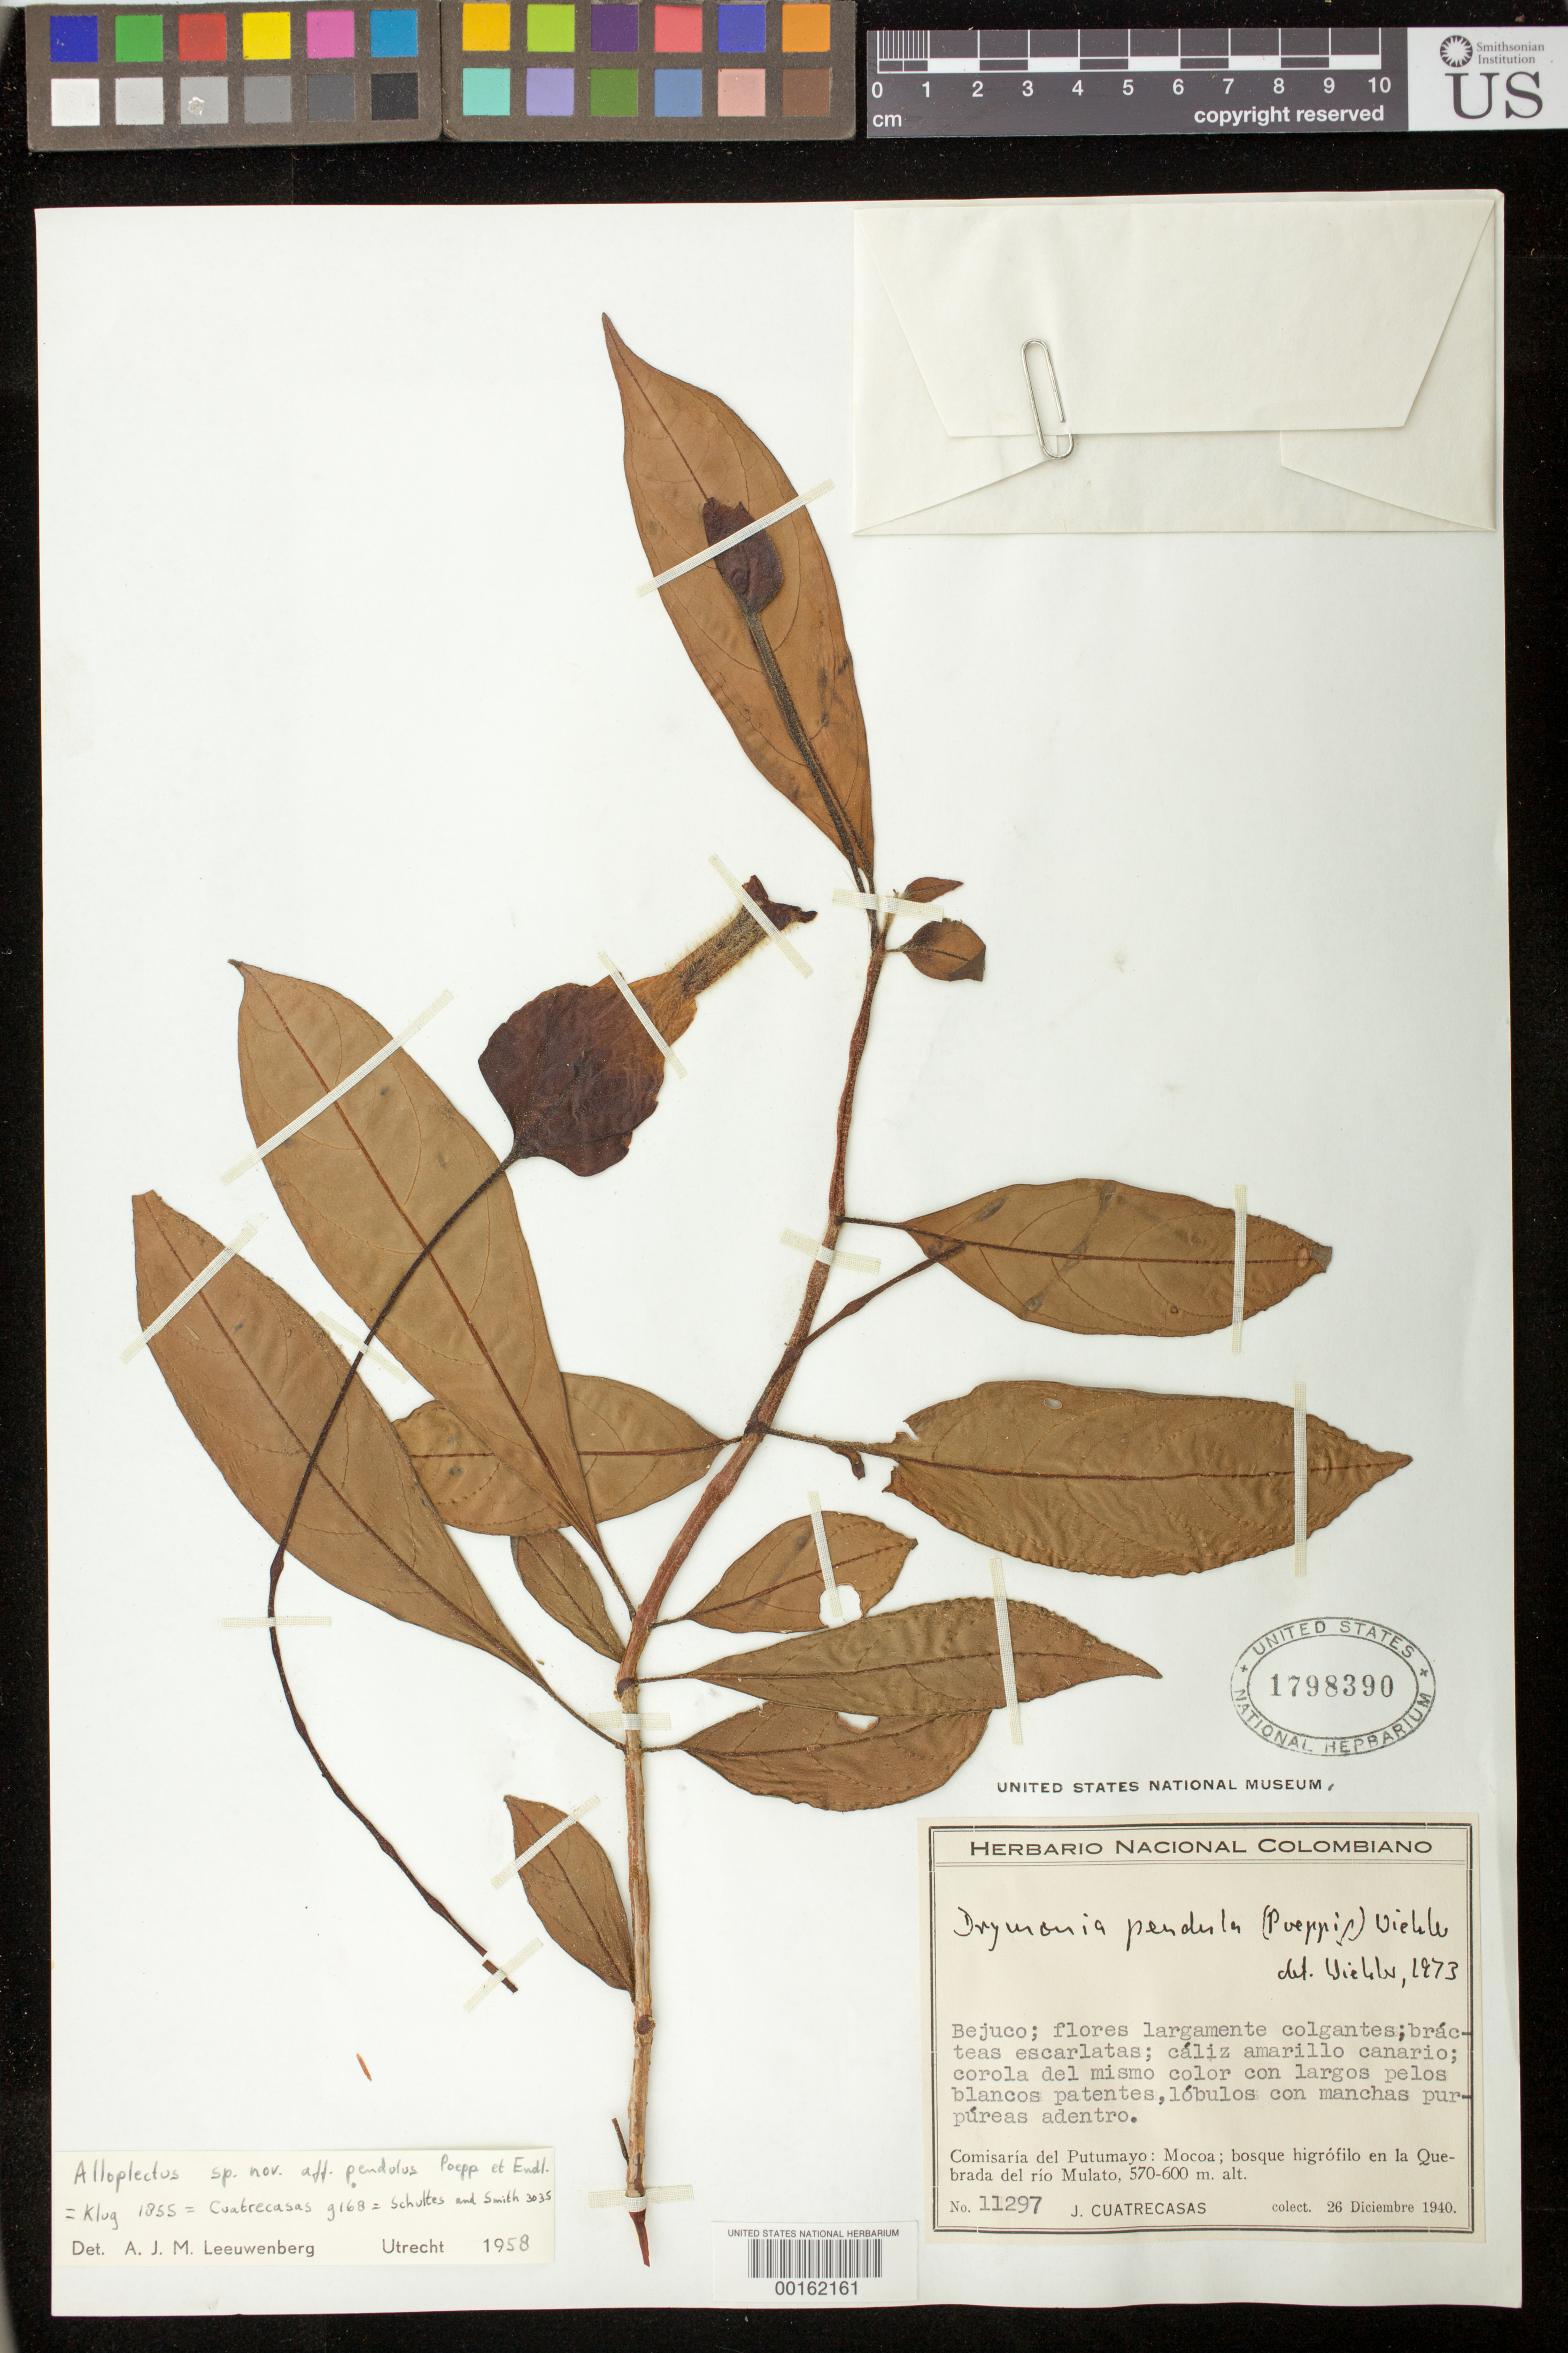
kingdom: Plantae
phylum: Tracheophyta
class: Magnoliopsida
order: Lamiales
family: Gesneriaceae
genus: Drymonia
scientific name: Drymonia pendula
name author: (Poepp.) Wiehler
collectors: J. Cuatrecasas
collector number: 11297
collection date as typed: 26 Dec 1940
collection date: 1940-12-26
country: Colombia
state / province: Putumayo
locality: Mocoa, on Quebrada of Rio Mulato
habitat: Moist forest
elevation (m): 570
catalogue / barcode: US 1798390